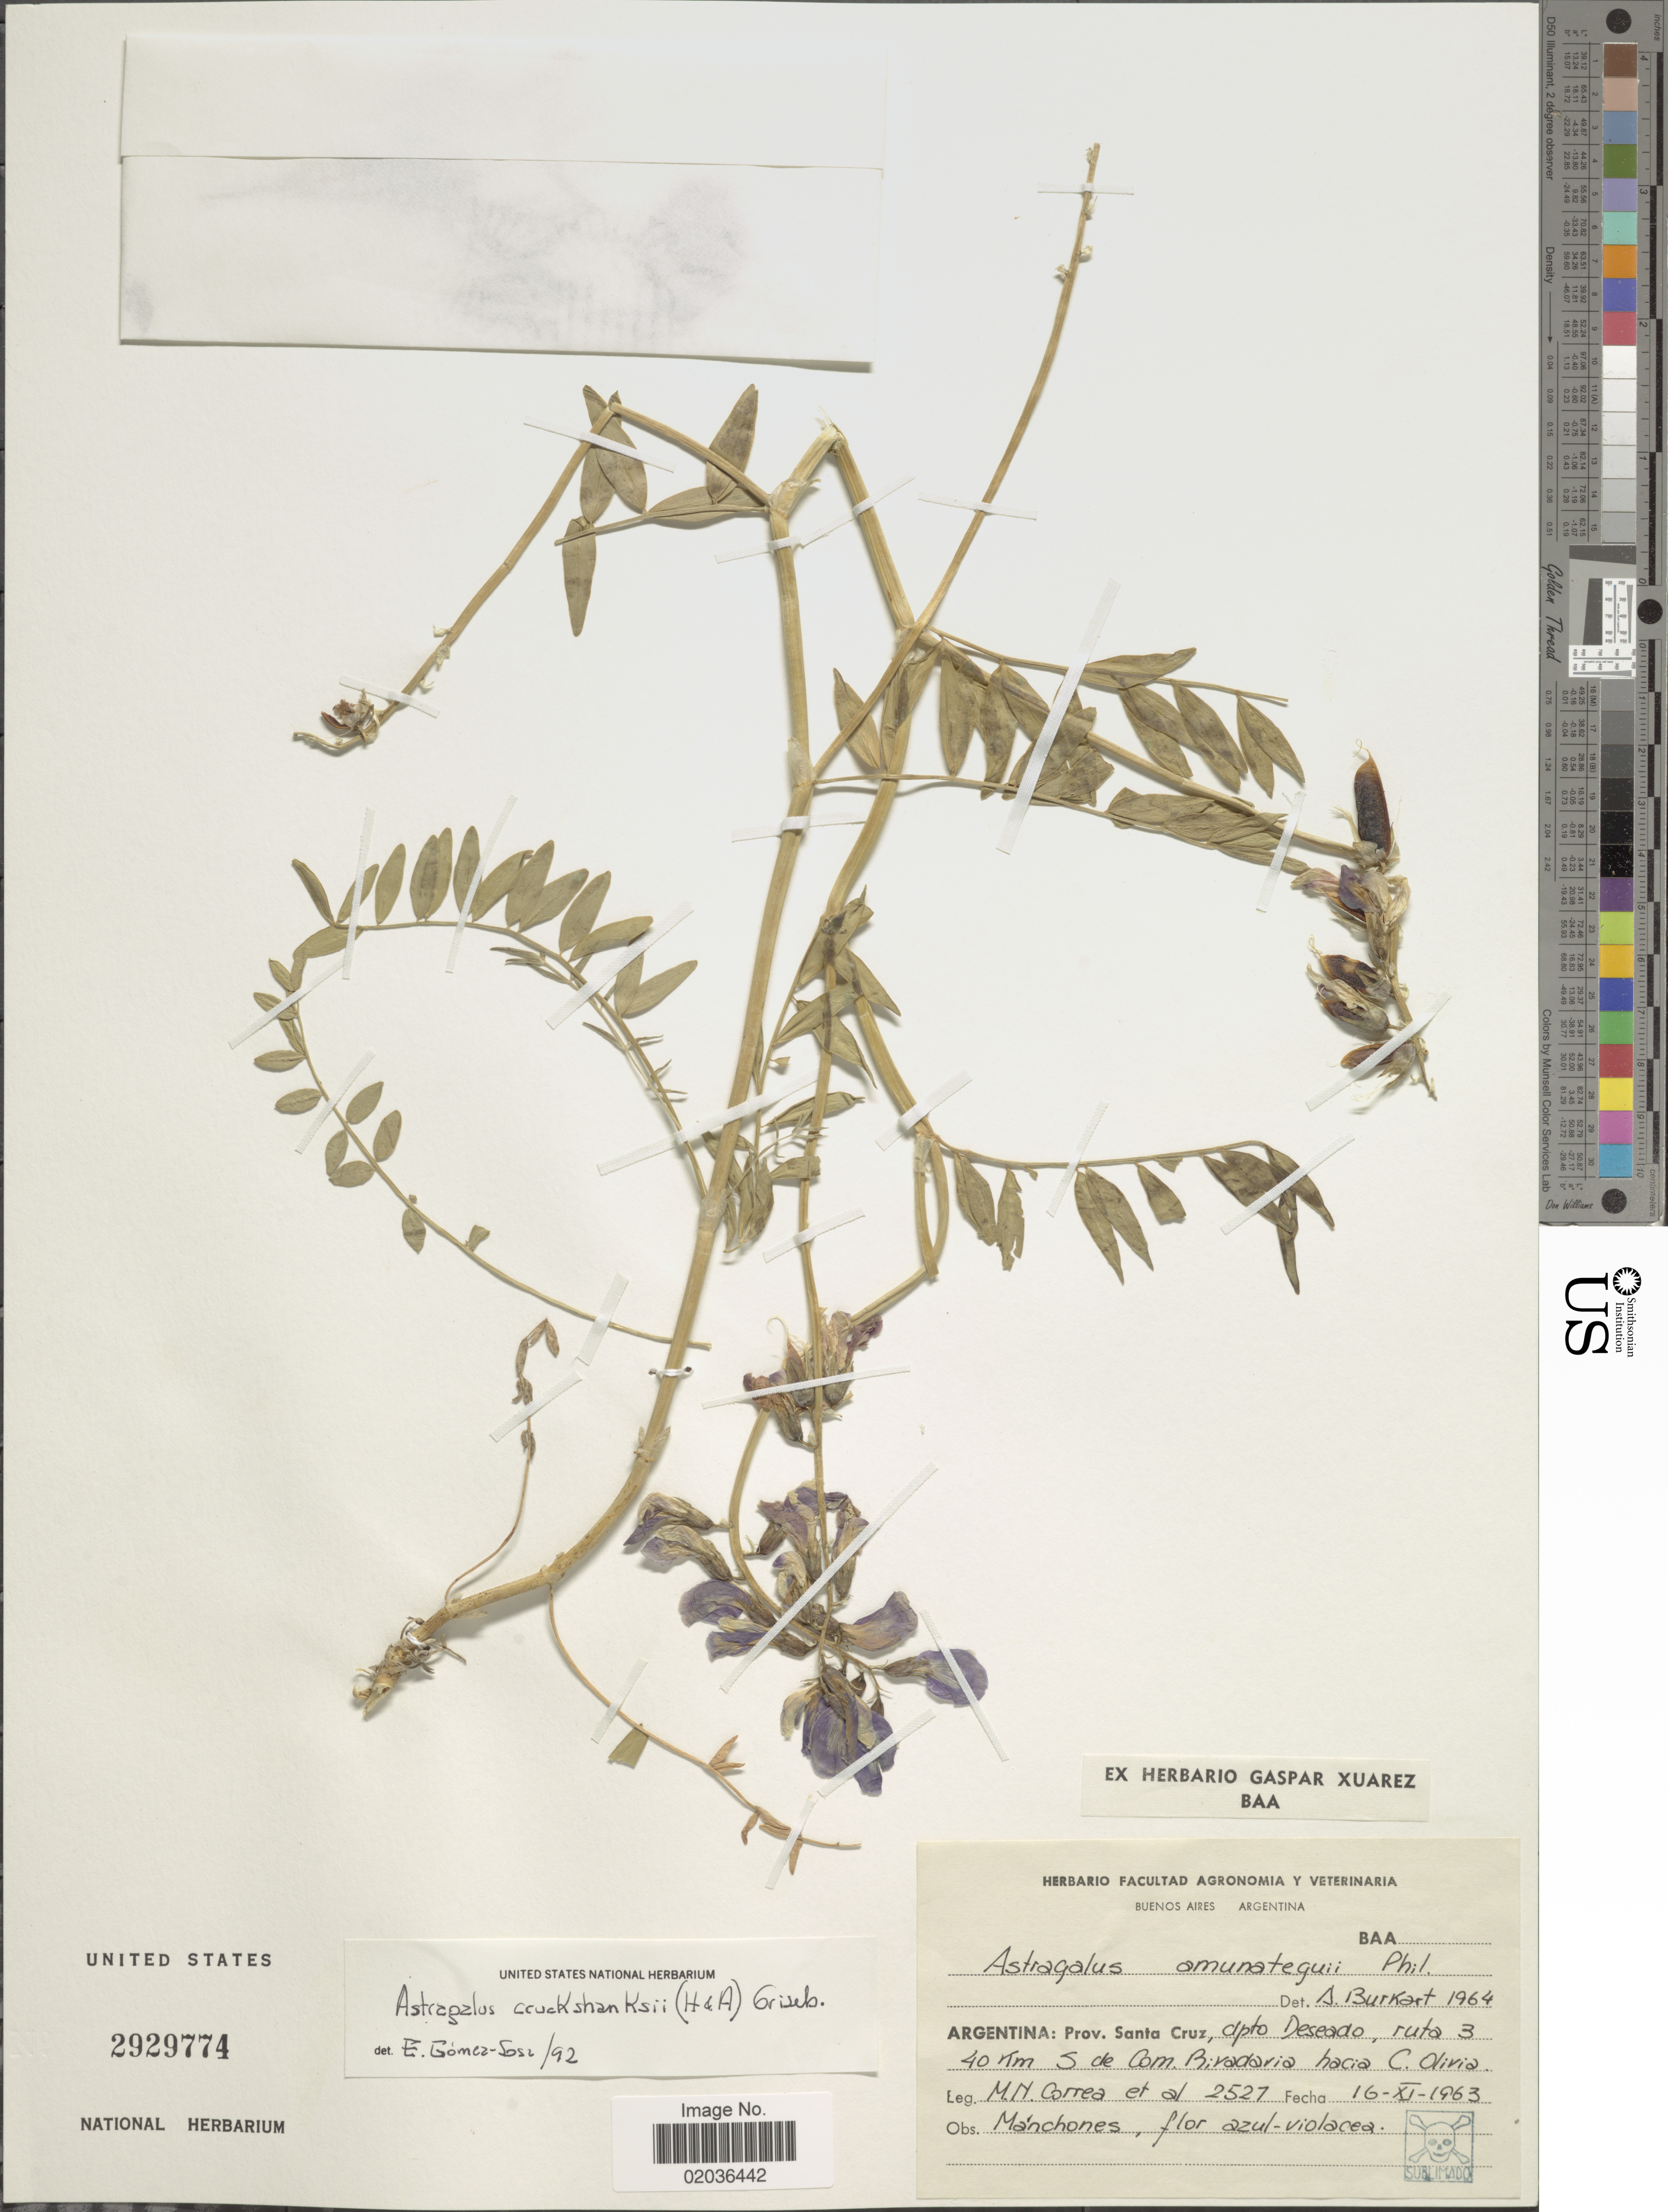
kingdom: Plantae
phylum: Tracheophyta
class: Magnoliopsida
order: Fabales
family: Fabaceae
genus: Astragalus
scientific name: Astragalus cruckshanksii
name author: (Hook. & Arn.) Griseb.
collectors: M. N. Correa & et al.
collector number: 2527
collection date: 1963-11-16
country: Argentina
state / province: Santa Cruz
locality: Prov. Santa Cruz, dpto. Deseado, ruta 3, 40 km al S de Com. Rivadavia hacia C. Olivia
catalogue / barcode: US 2929774